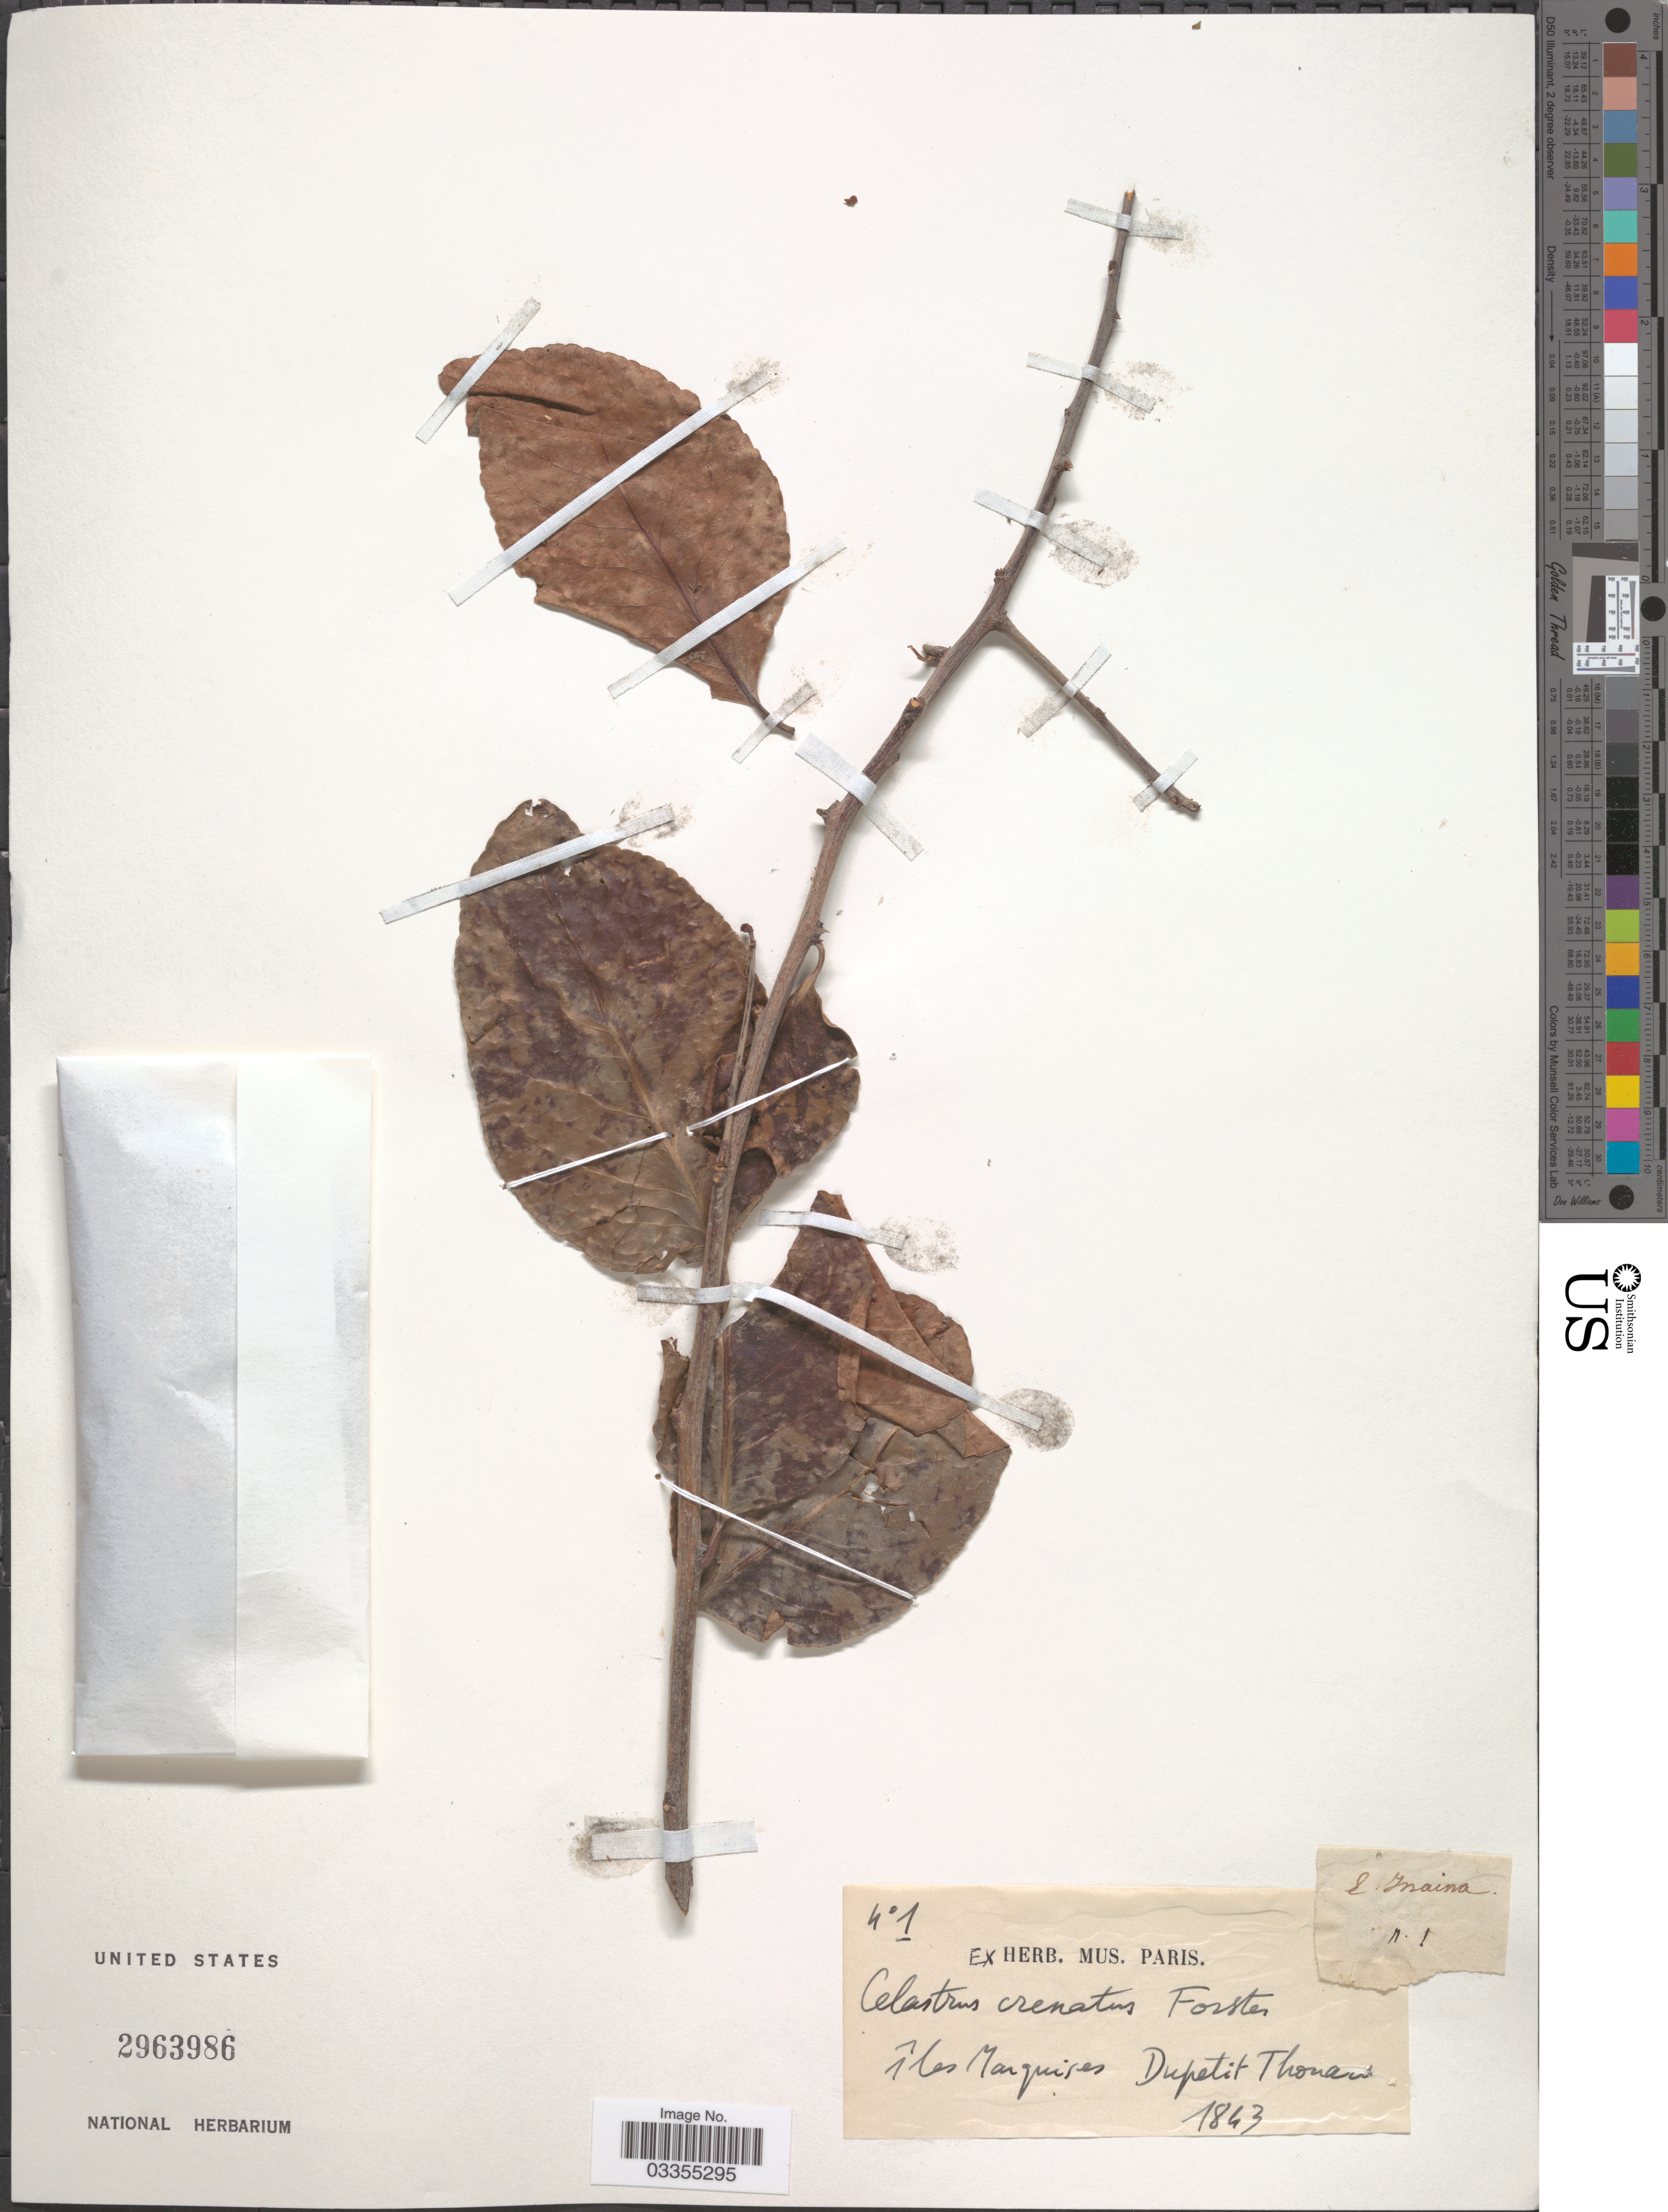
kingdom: Plantae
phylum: Tracheophyta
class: Magnoliopsida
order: Celastrales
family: Celastraceae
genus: Gymnosporia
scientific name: Gymnosporia crenata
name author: (G. Forst.) Seem.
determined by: Wagner, W. L., (BOT), Smithsonian Institution - National Museum of Natural History (UNITED STATES)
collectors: L. M. Du Petit-Thouars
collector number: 1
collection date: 1843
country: French Polynesia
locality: Îles Marquises.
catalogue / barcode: US 2963986